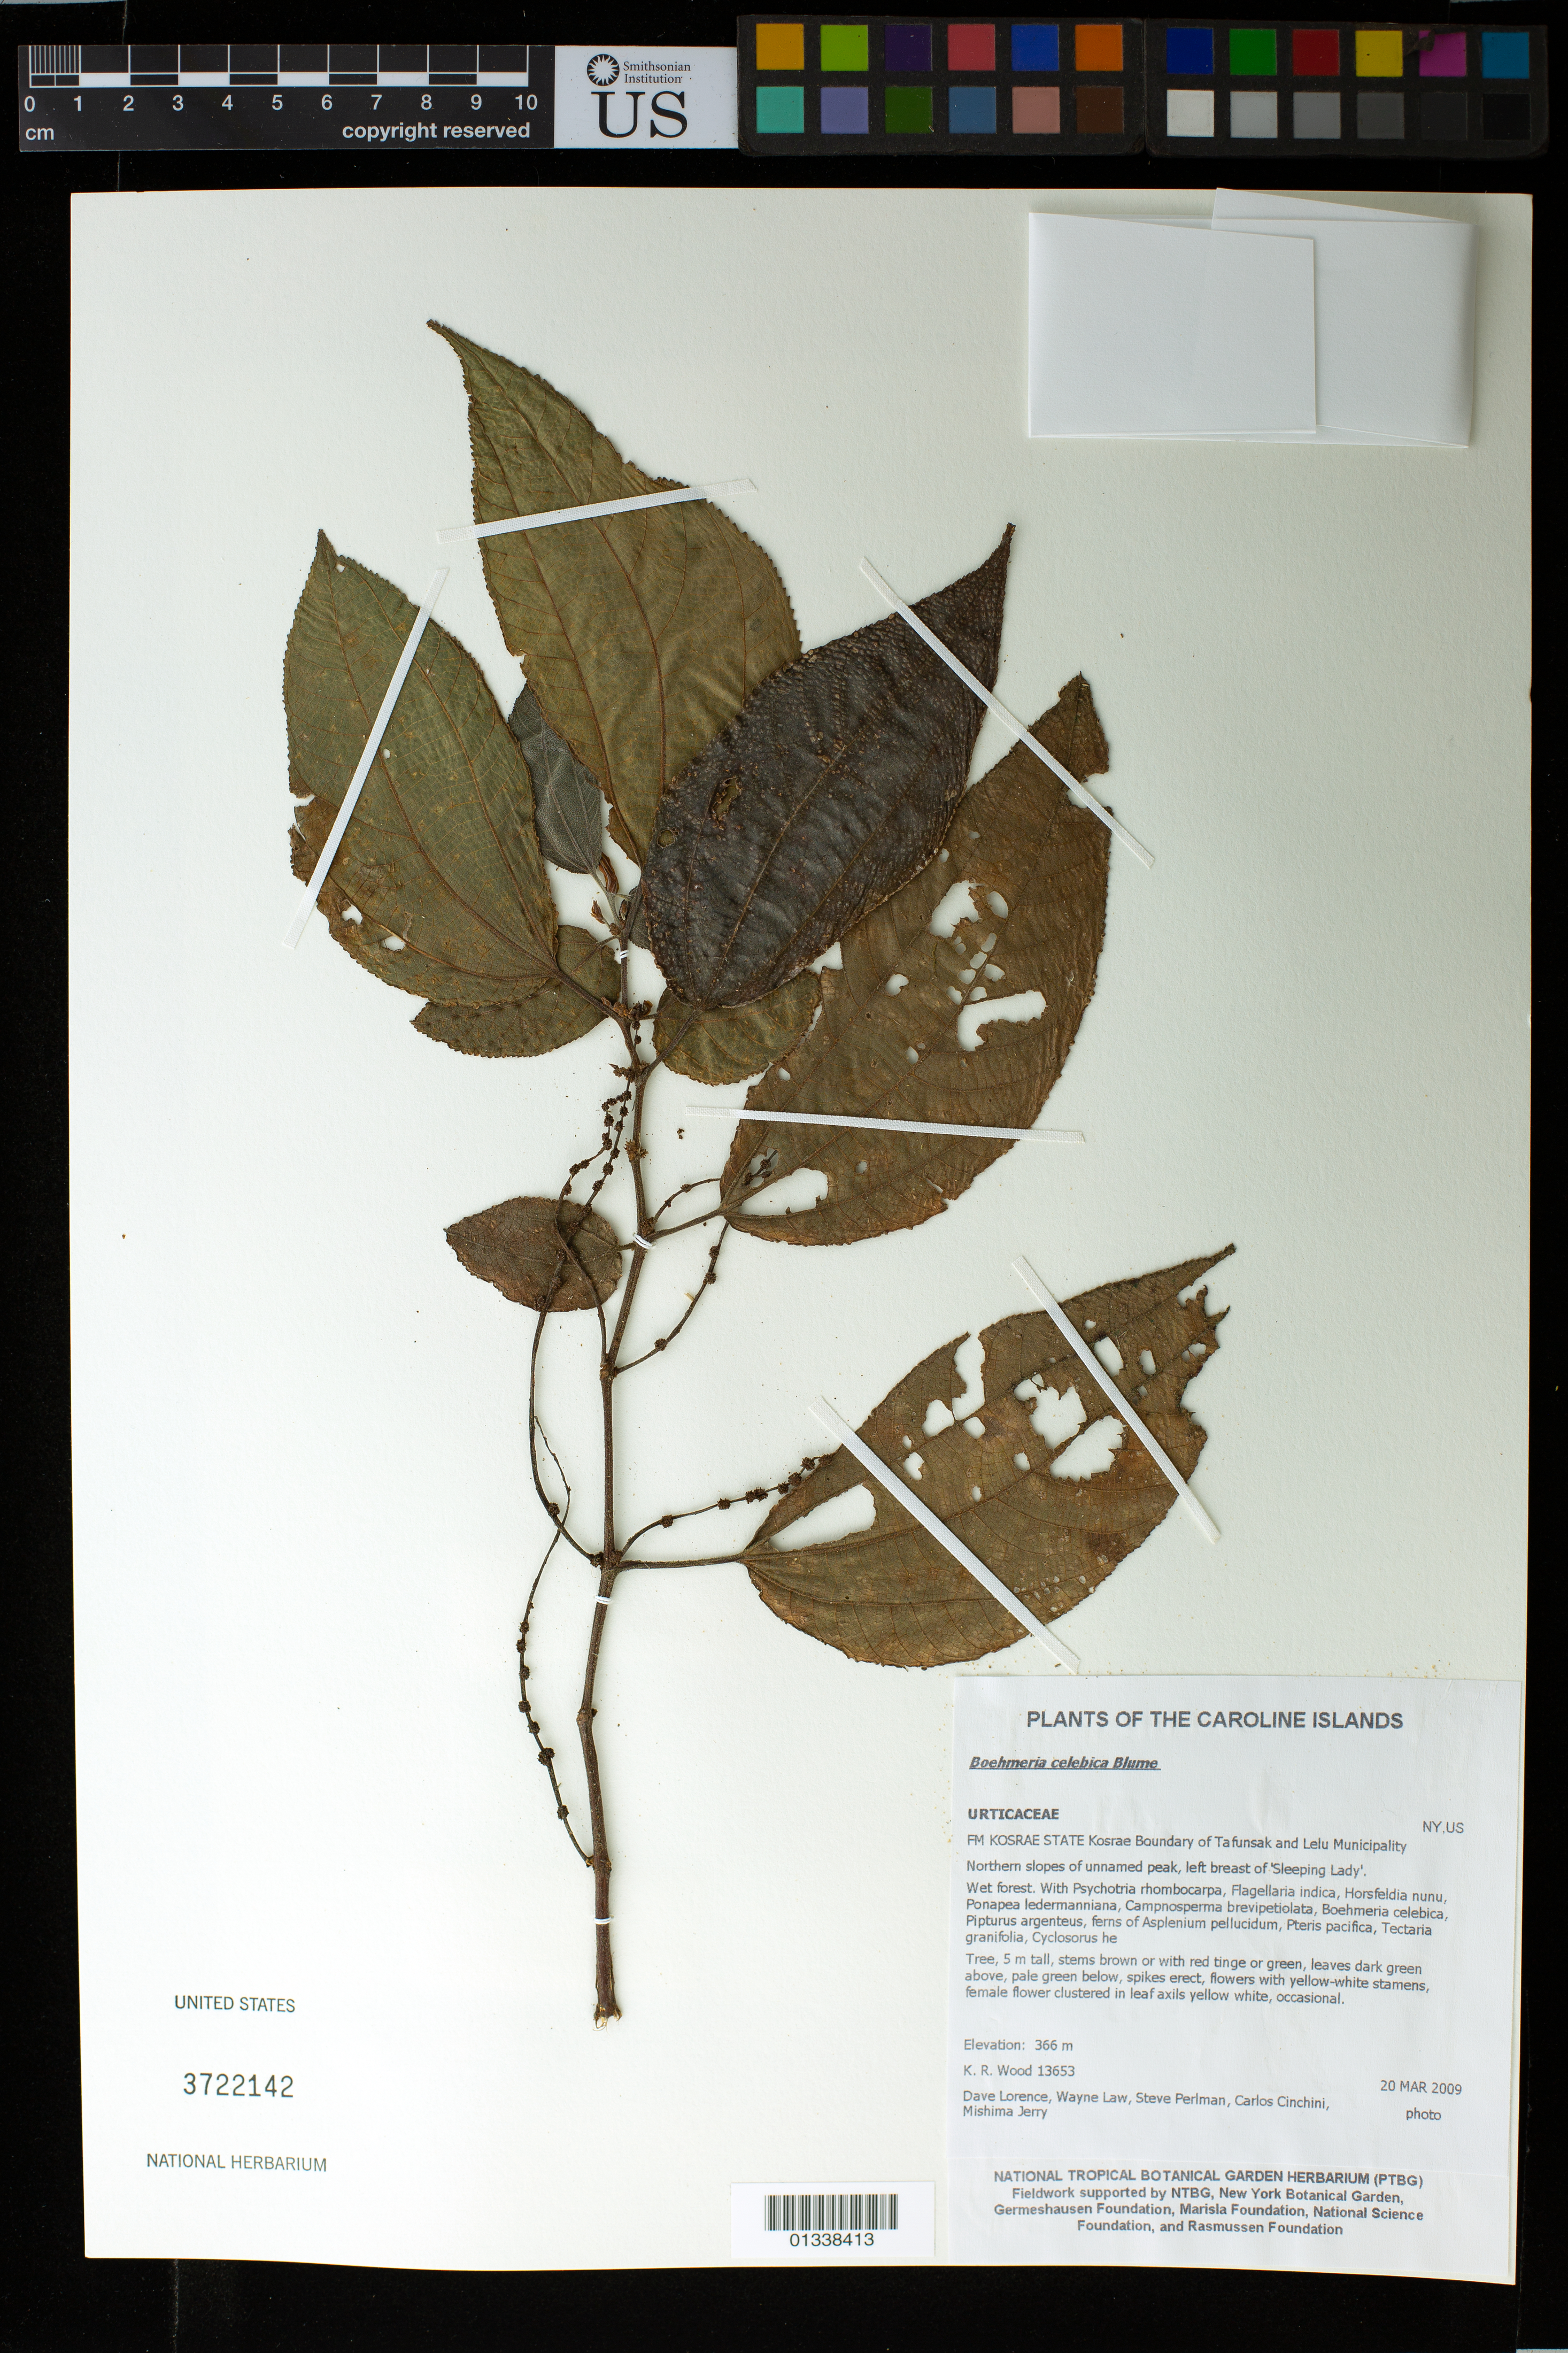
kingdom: Plantae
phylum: Tracheophyta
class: Magnoliopsida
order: Rosales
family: Urticaceae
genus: Boehmeria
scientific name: Boehmeria celebica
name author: Blume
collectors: K. R. Wood, D. Lorence, W. Law, S. P. Perlman, C. Cinchini & M. Jerry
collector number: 13653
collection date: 2009-03-20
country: Micronesia, Federated States of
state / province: Kosrae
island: Kosrae [Kusaie]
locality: Kosrae, Boundary of Tafunsak and Lelu Municipality. Northern slopes of unnamed peak, left breast of 'Sleeping Lady'.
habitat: Wet forest.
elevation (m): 366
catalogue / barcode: US 3722142